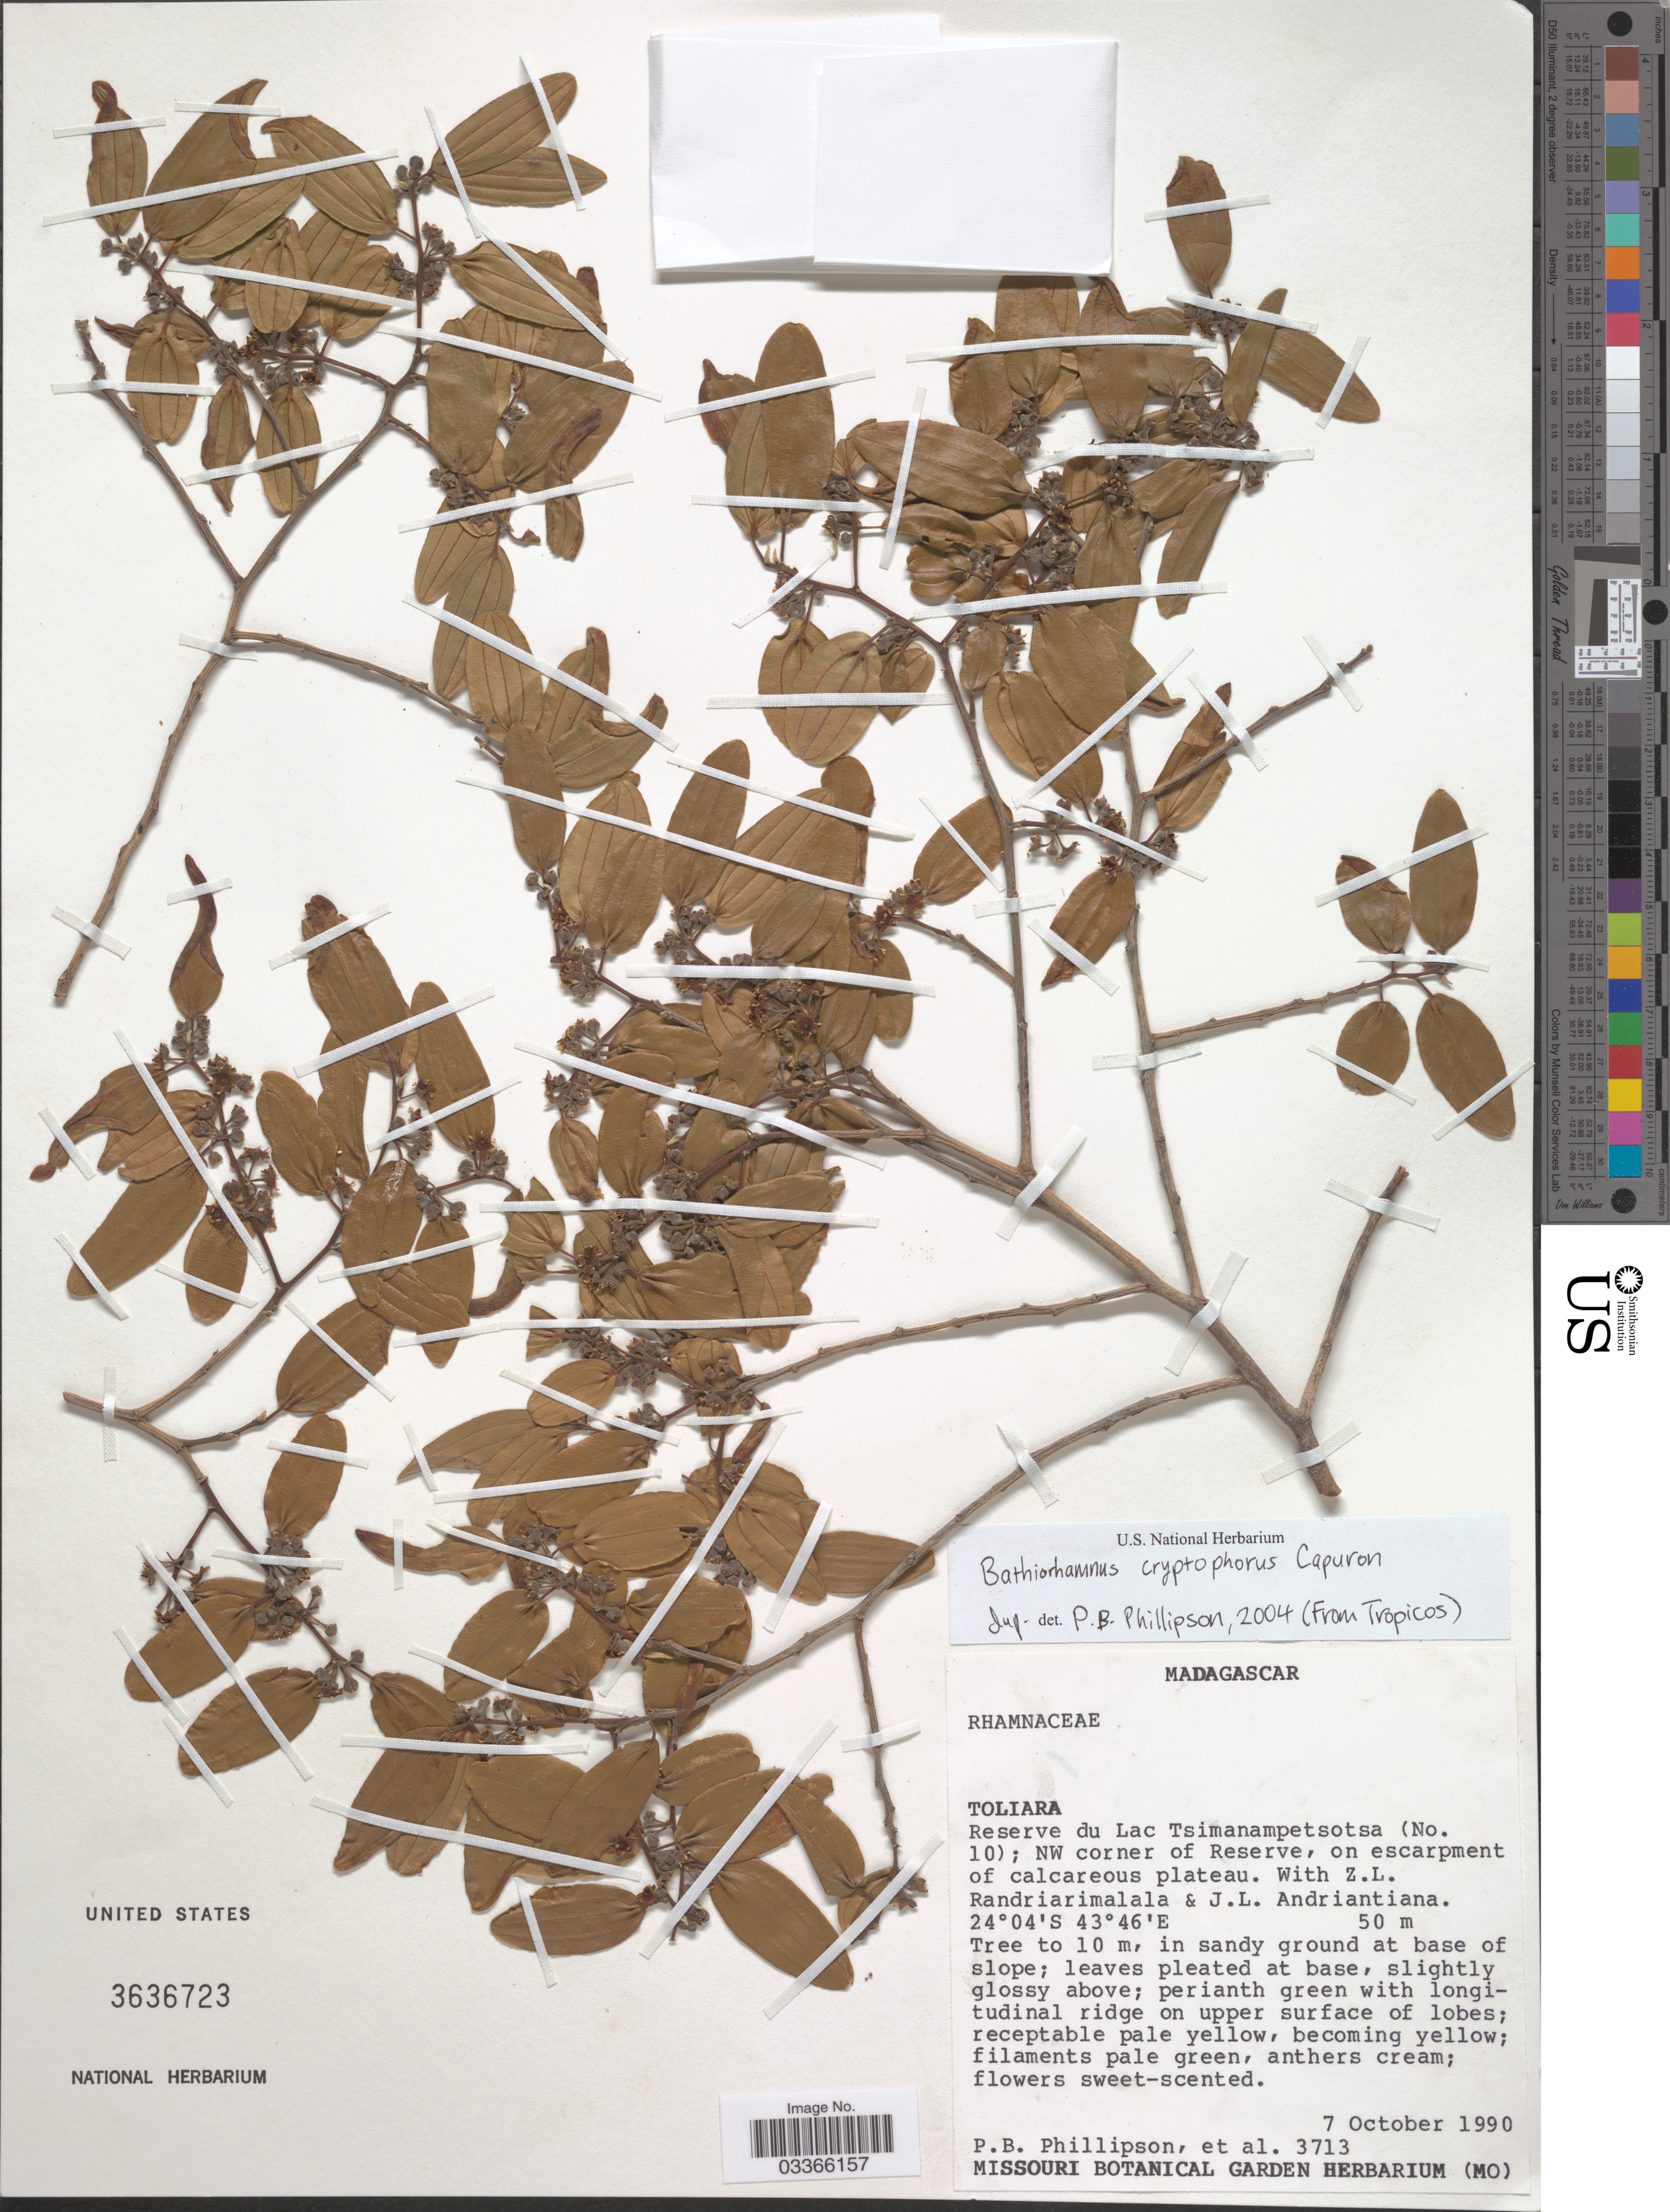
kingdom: Plantae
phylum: Tracheophyta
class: Magnoliopsida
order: Rosales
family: Rhamnaceae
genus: Bathiorhamnus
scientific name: Bathiorhamnus cryptophorus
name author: Capuron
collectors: P. B. Phillipson, Z. Randriarimalala & J. Andriantiana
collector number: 3713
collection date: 1990-10-07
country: Madagascar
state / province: Atsimo-Andrefana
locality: Reserve du Lac Tsimanampetsotsa (No. 10) ; NW corner of Reserve, on escarpment of calcareous plateau.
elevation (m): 50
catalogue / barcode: US 3636723